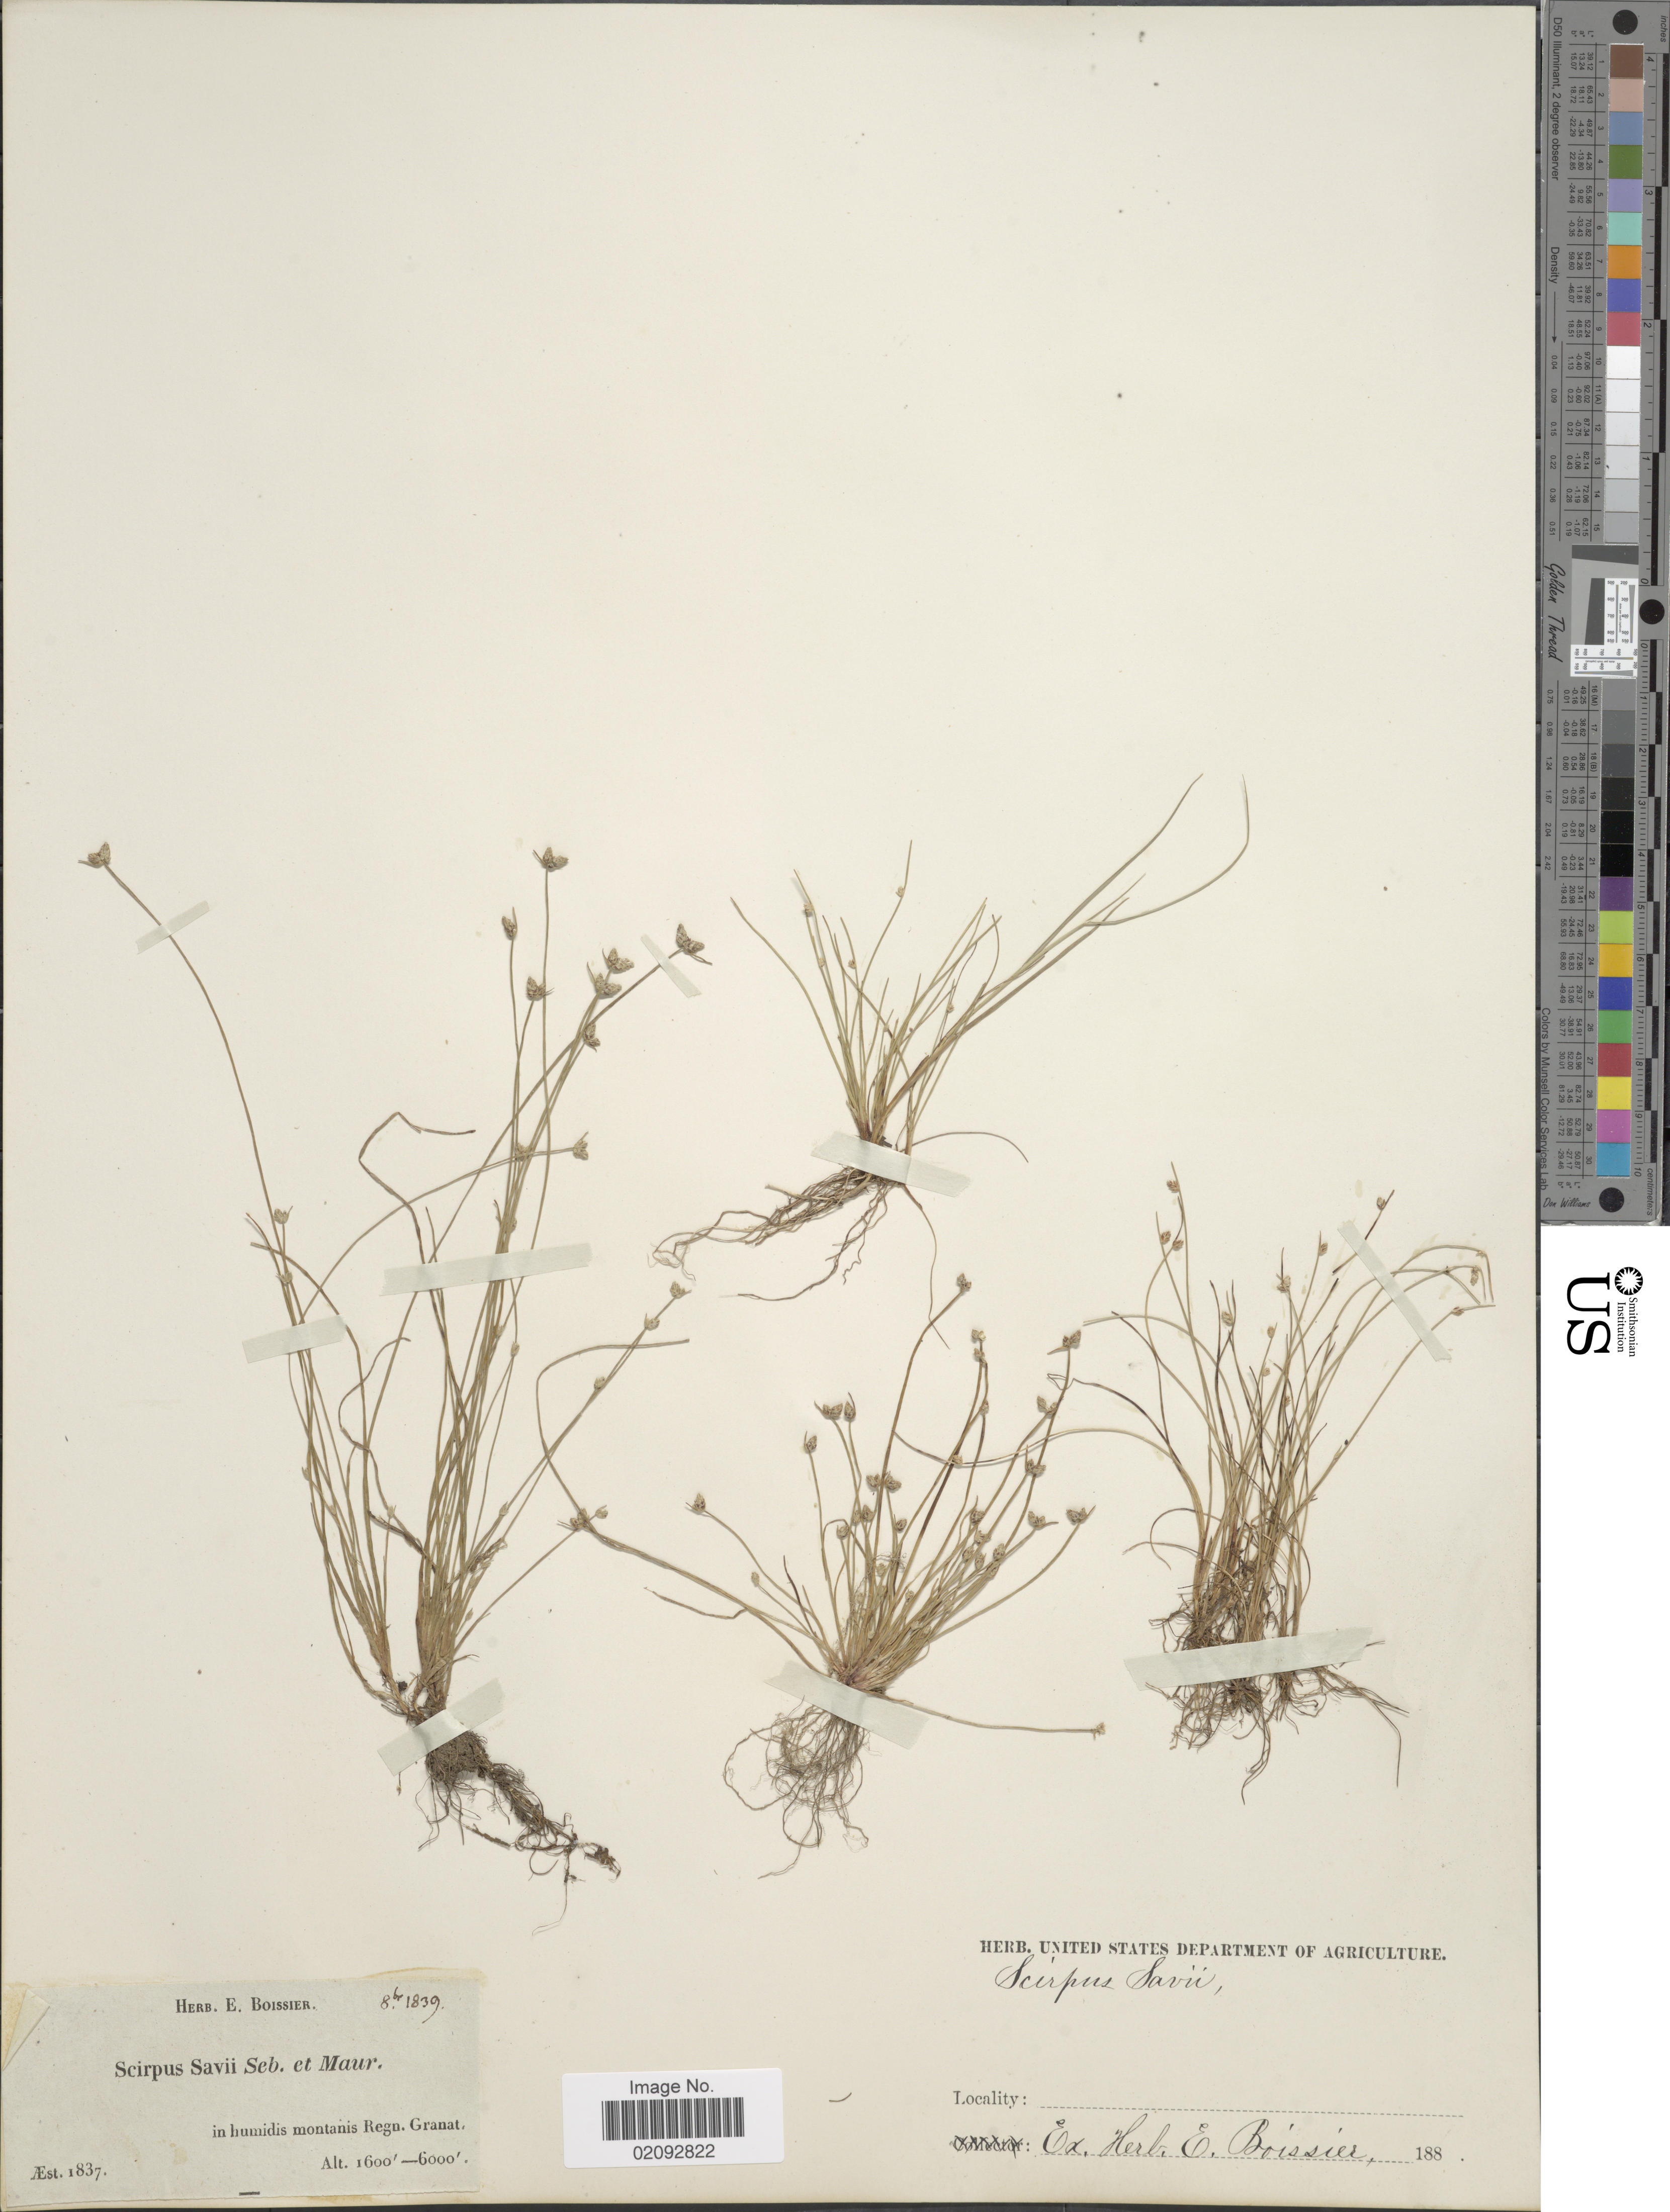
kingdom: Plantae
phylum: Tracheophyta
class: Liliopsida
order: Poales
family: Cyperaceae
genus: Isolepis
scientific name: Isolepis cernua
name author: (Vahl) Roem. & Schult.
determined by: Strong, Mark T., (BOT), Smithsonian Institution - National Museum of Natural History (UNITED STATES)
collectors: ex herb. E. Boissier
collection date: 1937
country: Spain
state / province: Andalucía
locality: In humidis montanis Regn. Granat.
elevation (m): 488